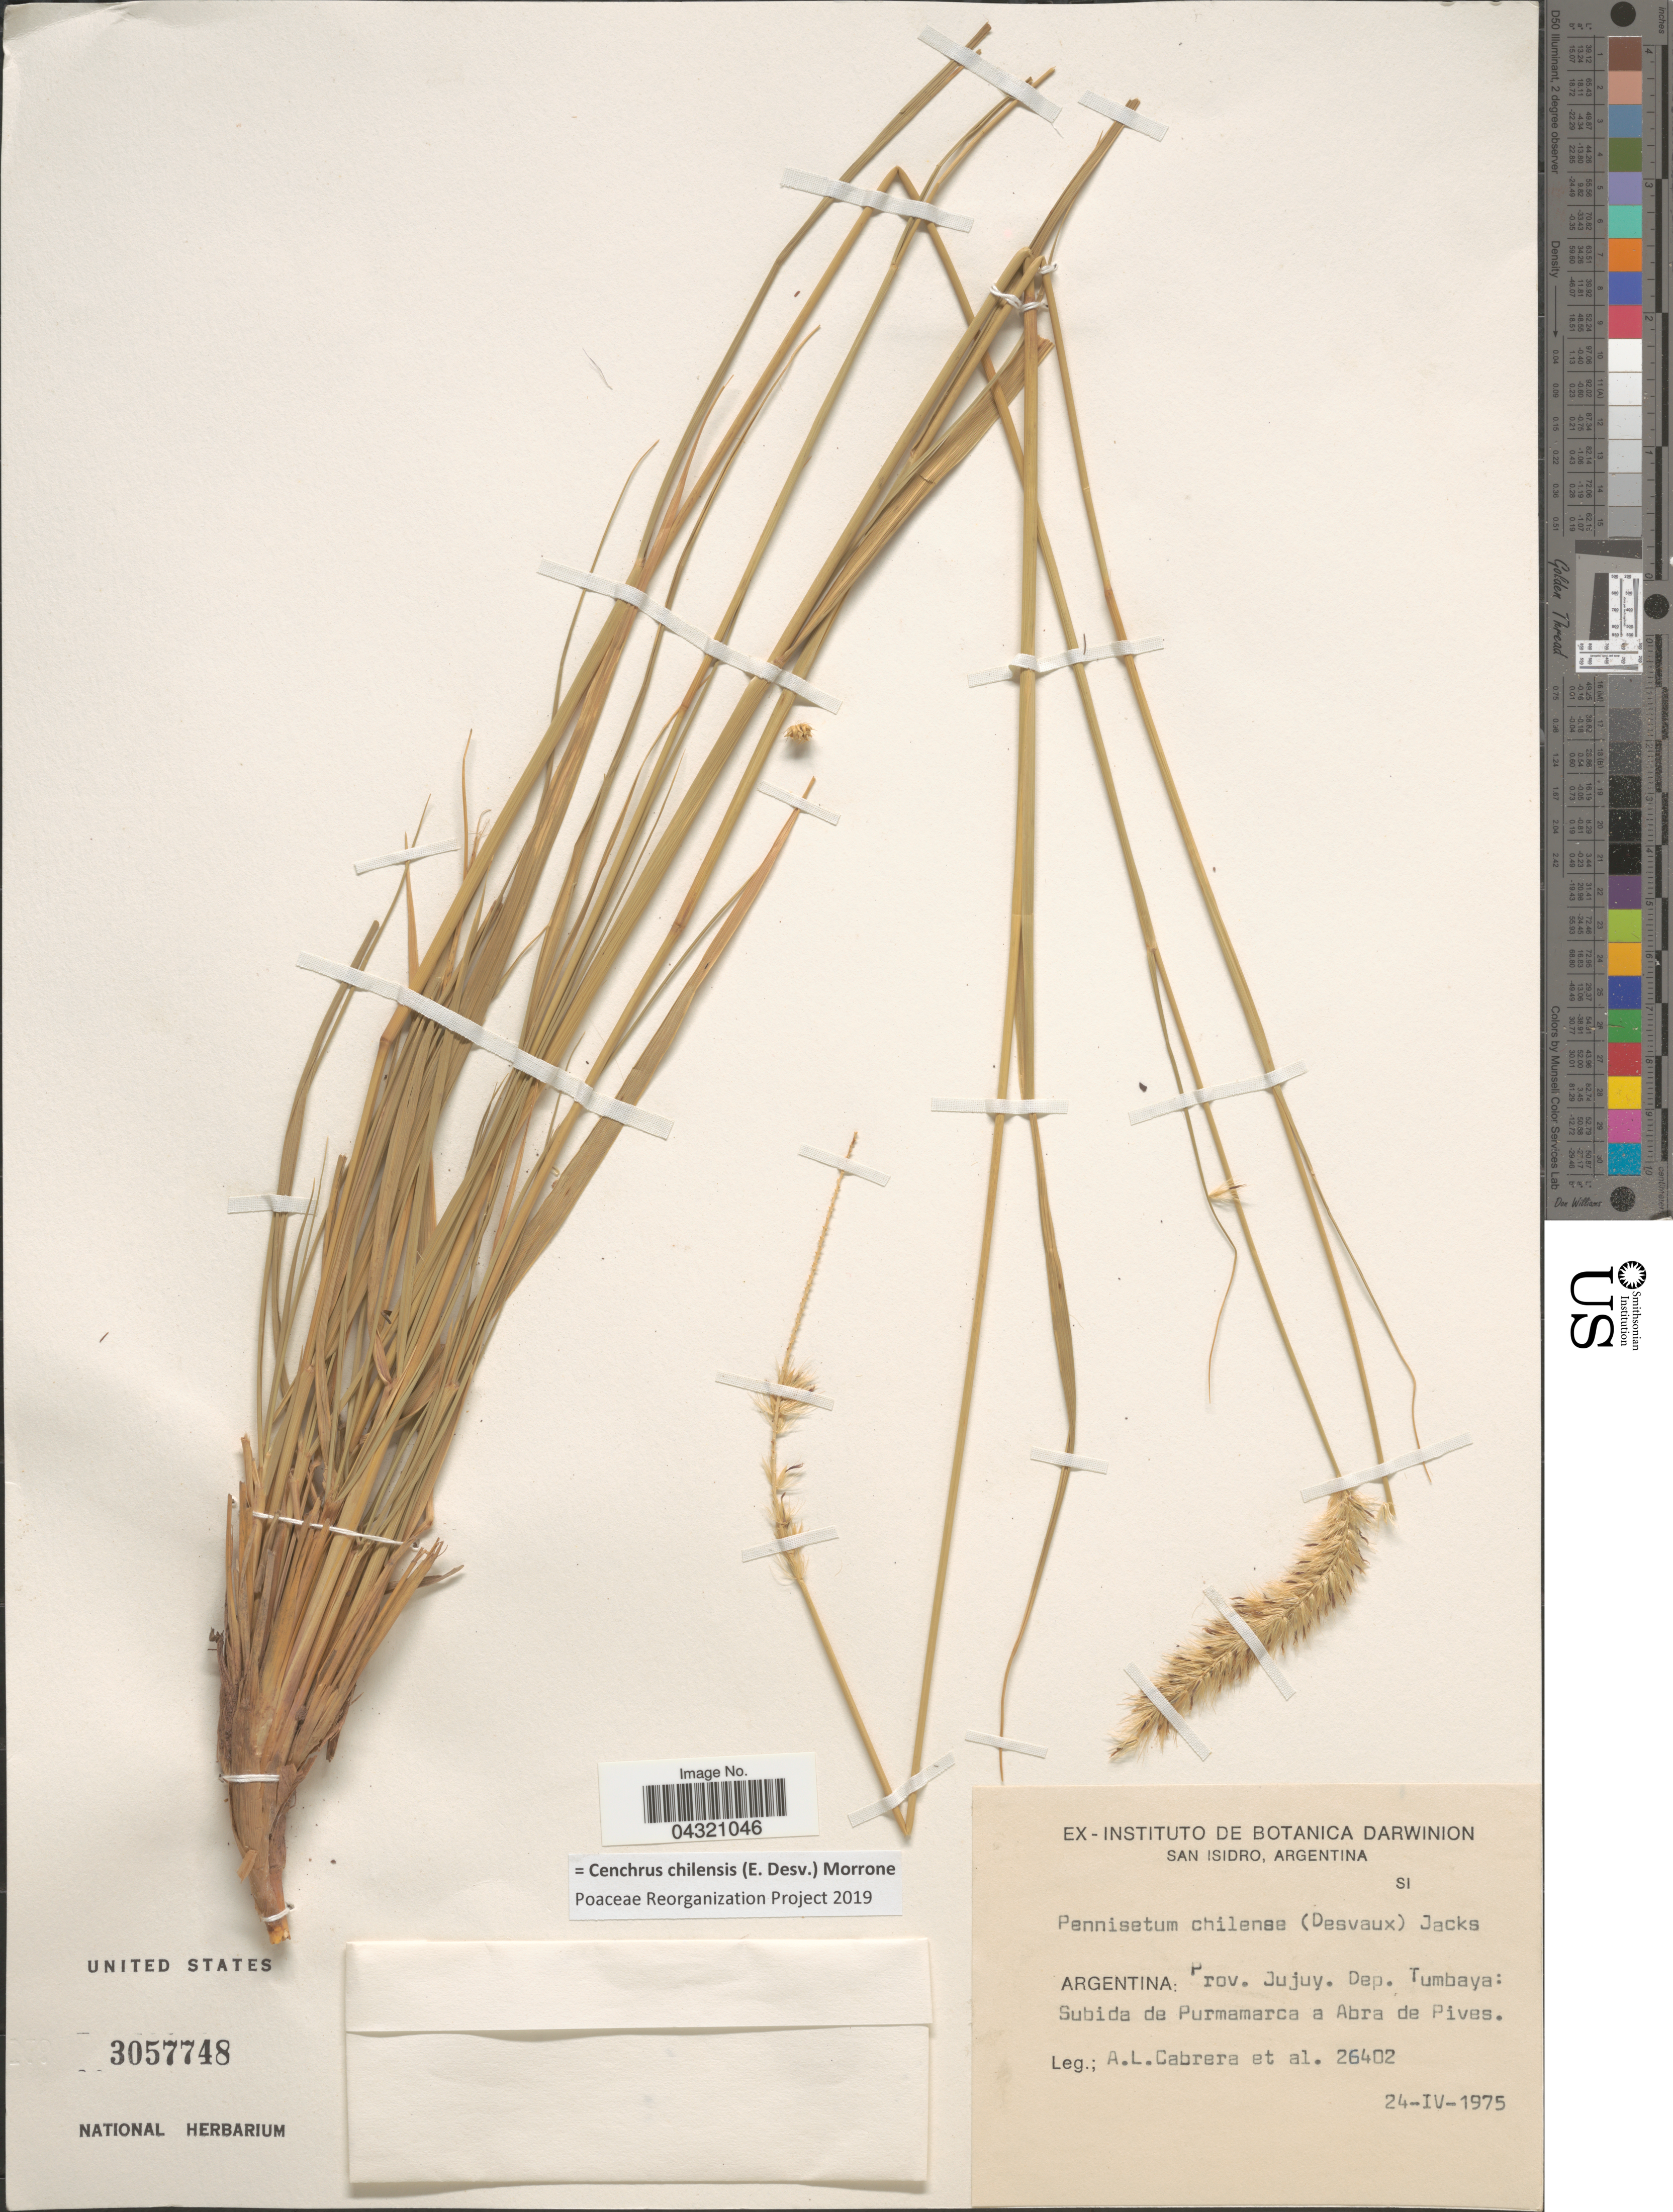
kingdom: Plantae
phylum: Tracheophyta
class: Liliopsida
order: Poales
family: Poaceae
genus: Cenchrus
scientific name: Cenchrus chilensis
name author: (É. Desv.) Morrone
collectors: A. L. Cabrera & et al.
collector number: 26402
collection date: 1975-04-24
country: Argentina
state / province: Jujuy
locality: Dep. Tumbaya: Subida de Purmamarca a Abra de Pives.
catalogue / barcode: US 3057748